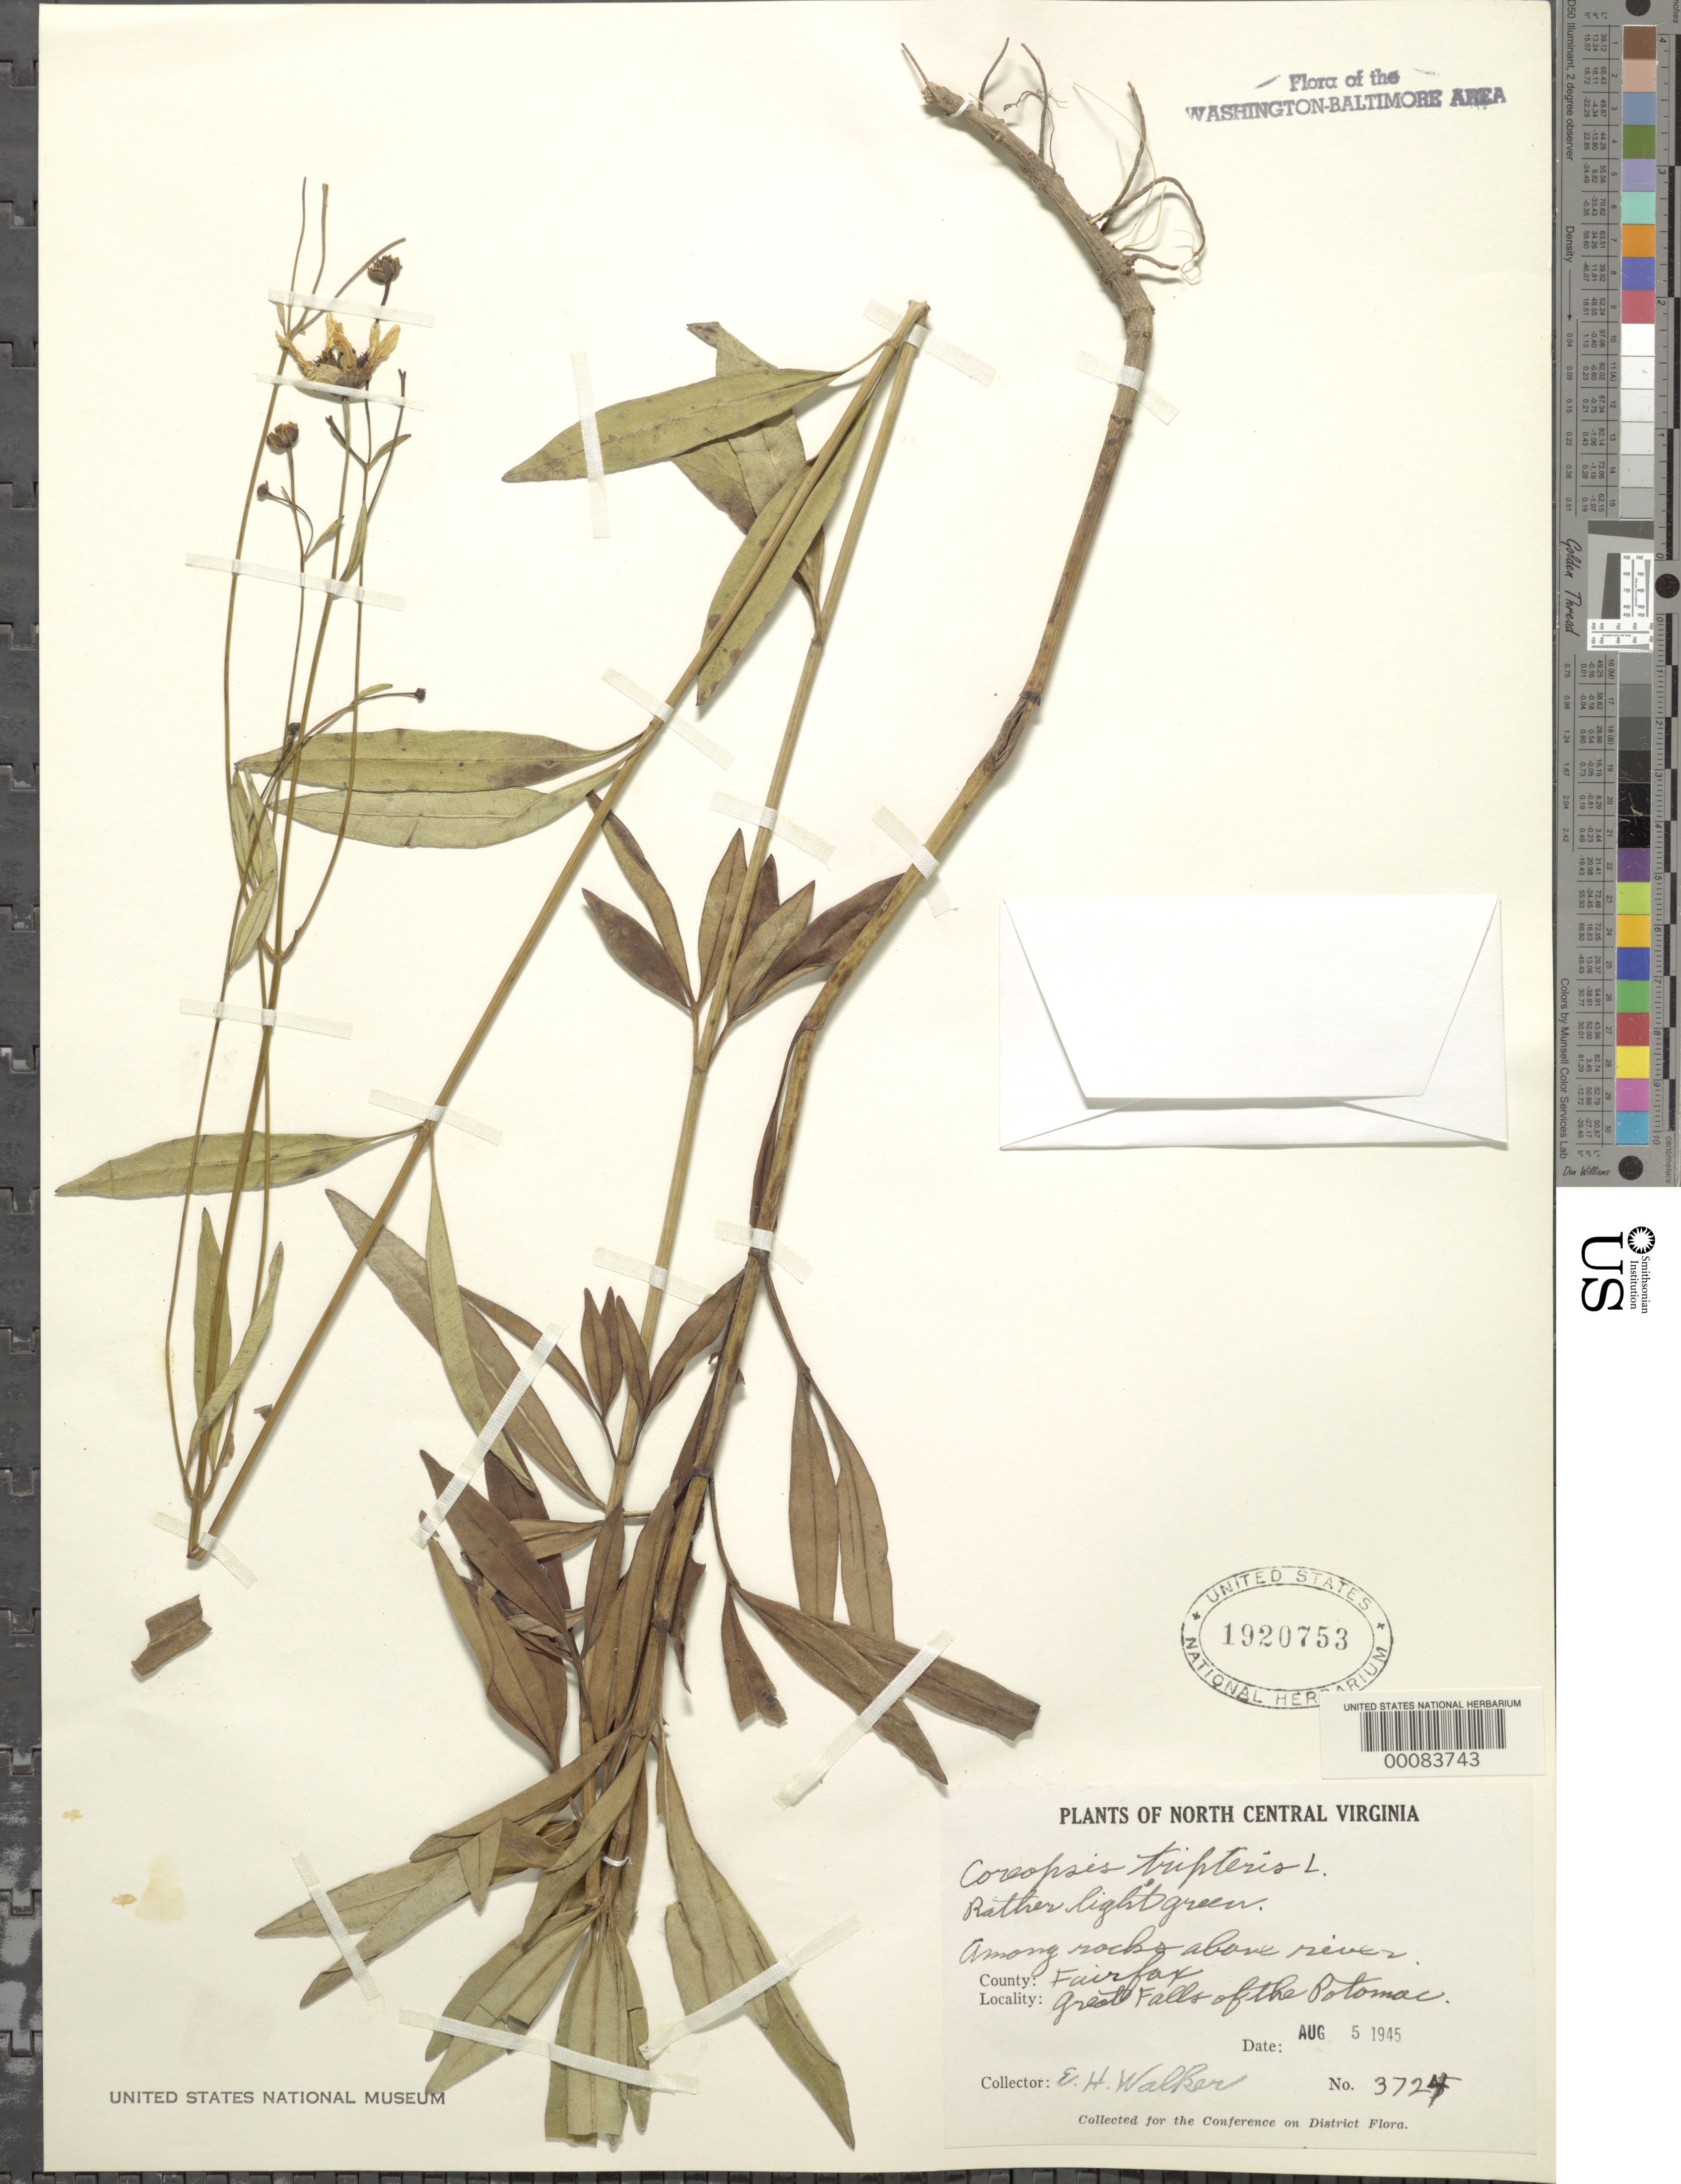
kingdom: Plantae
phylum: Tracheophyta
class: Magnoliopsida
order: Asterales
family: Asteraceae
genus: Coreopsis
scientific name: Coreopsis tripteris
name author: L.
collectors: E. H. Walker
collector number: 3724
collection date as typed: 05 Aug 1945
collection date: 1945-08-05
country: United States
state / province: Virginia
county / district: Fairfax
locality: Great Falls C. & O. Canal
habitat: Rocky banks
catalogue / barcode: US 1920753